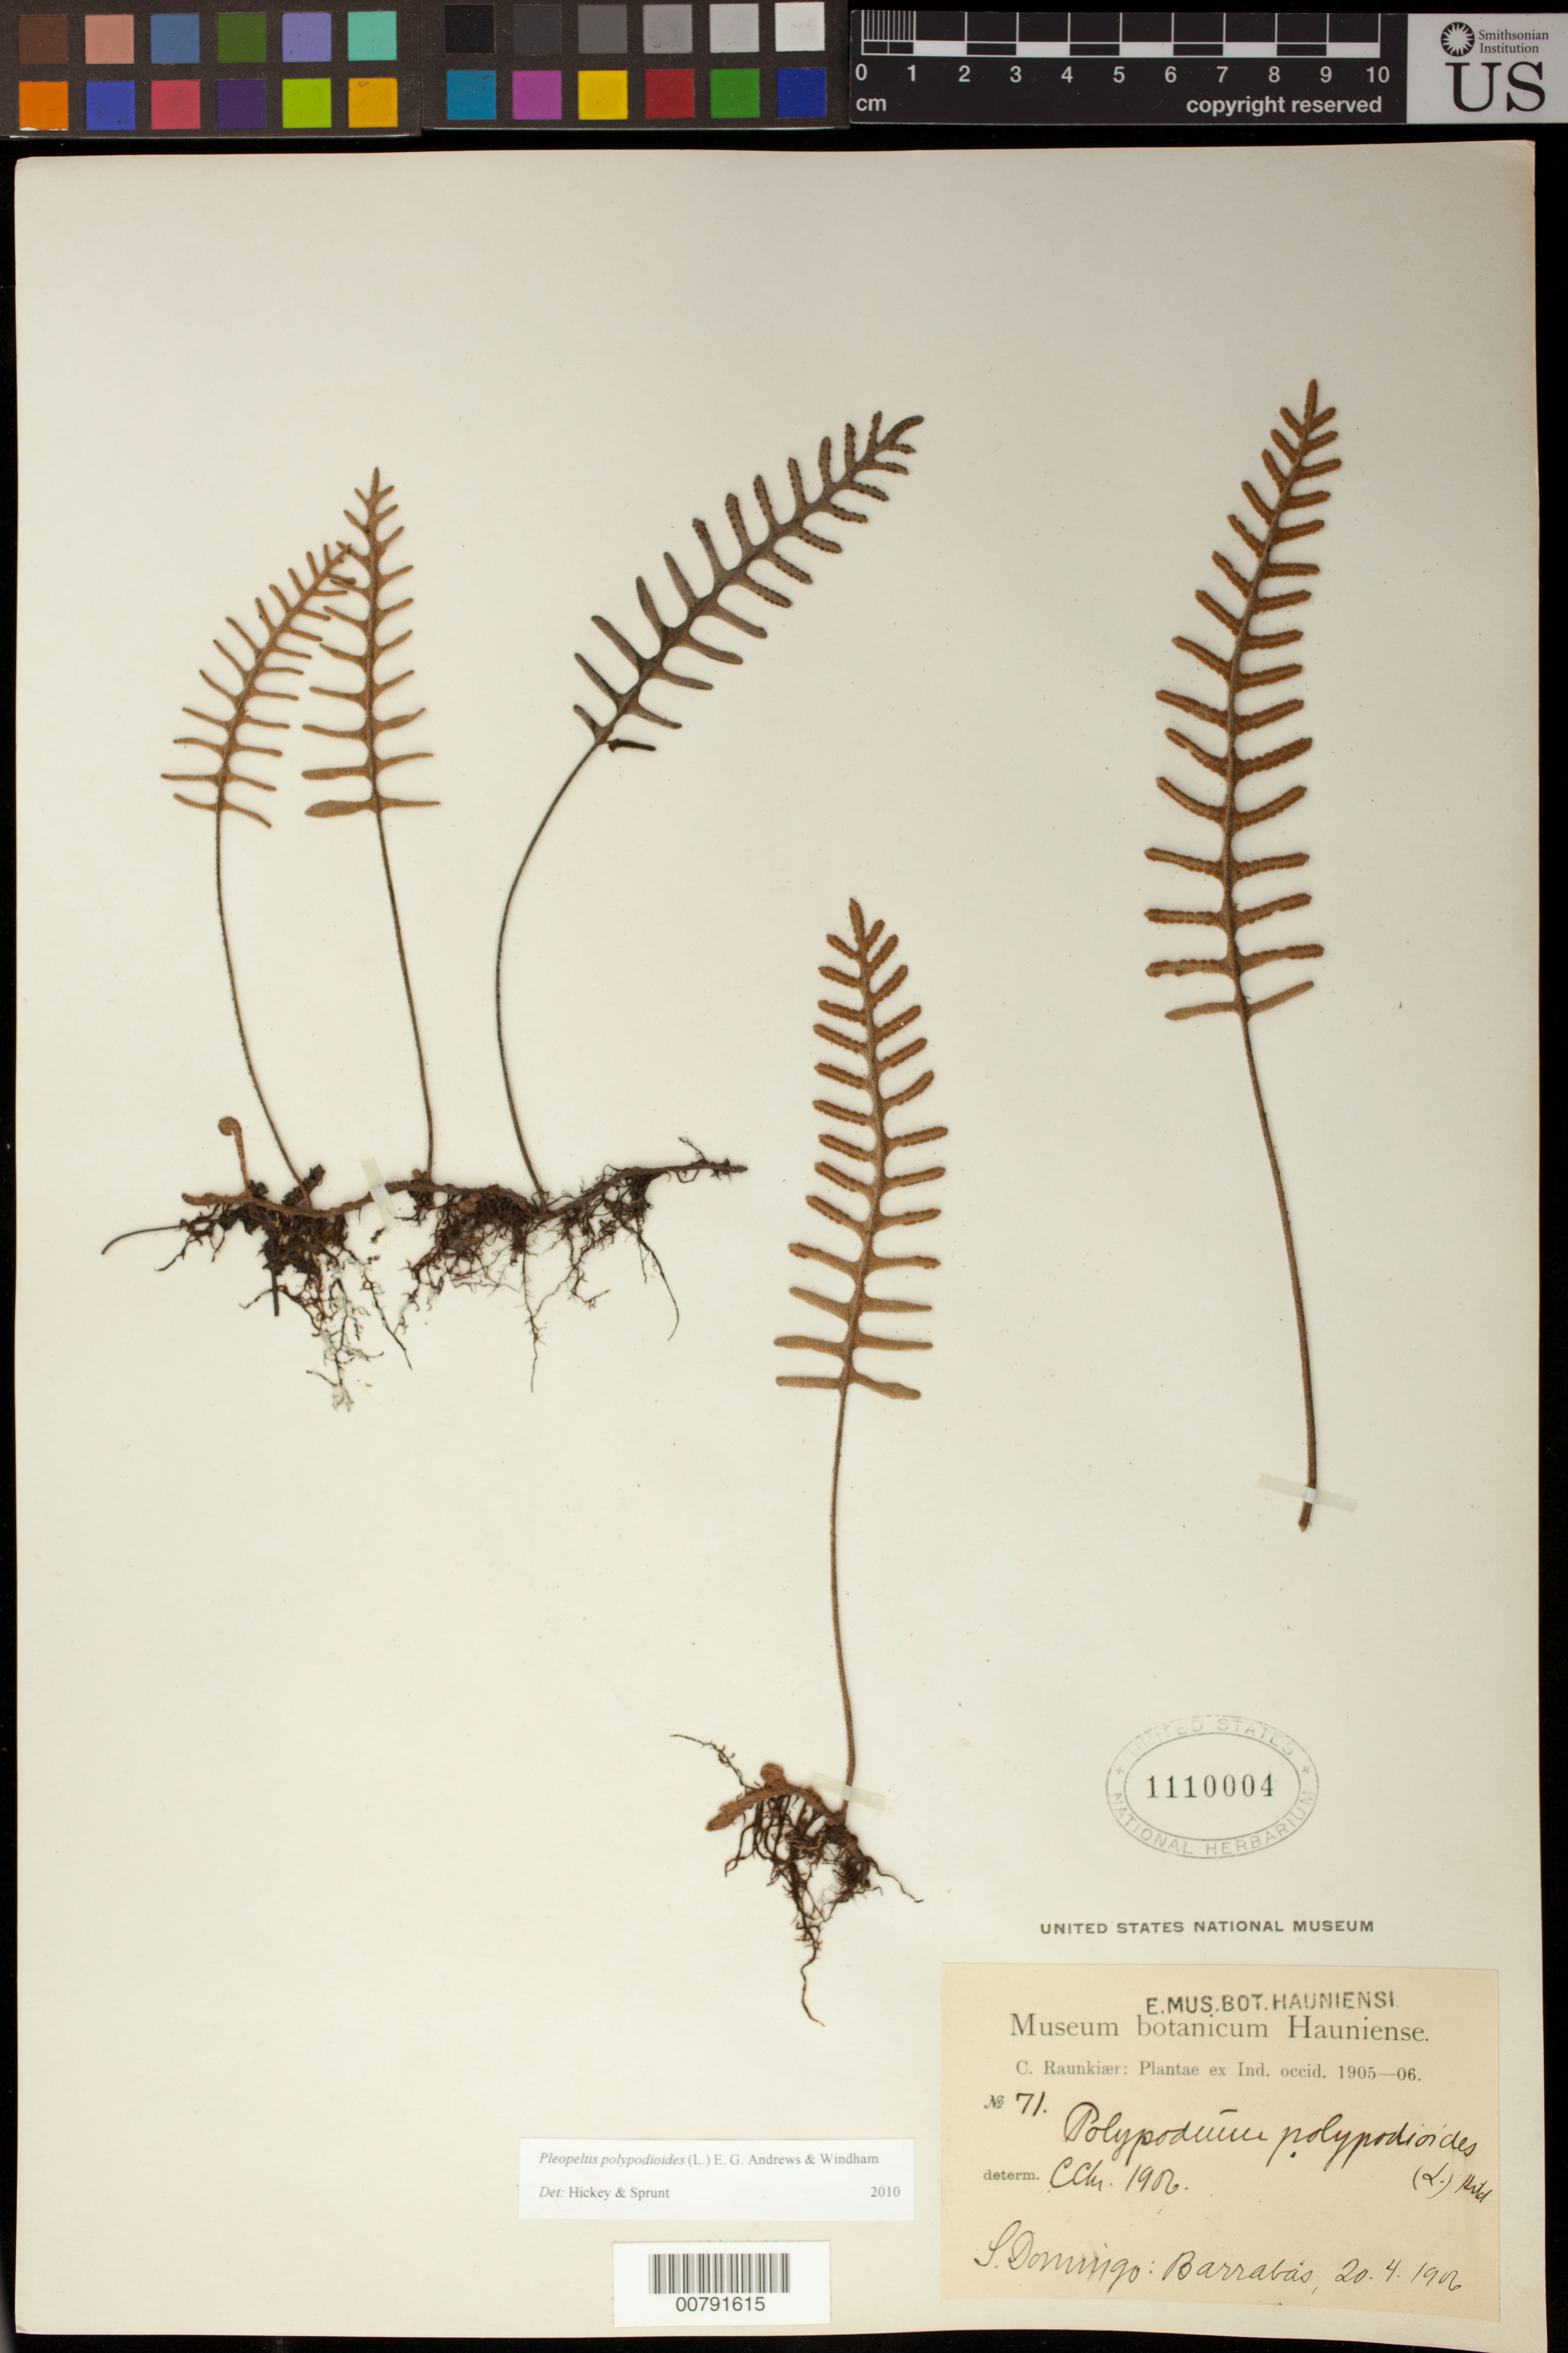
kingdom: Plantae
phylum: Tracheophyta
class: Polypodiopsida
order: Polypodiales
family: Polypodiaceae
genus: Pleopeltis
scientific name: Pleopeltis polypodioides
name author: (L.) E.G. Andrews & Windham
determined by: Hickey, R. J.; Sprunt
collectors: C. C. Raunkiaer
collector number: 71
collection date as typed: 20 Apr 1906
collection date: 1906-04-20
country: Dominican Republic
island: Hispaniola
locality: Barrabas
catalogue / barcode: US 1110004